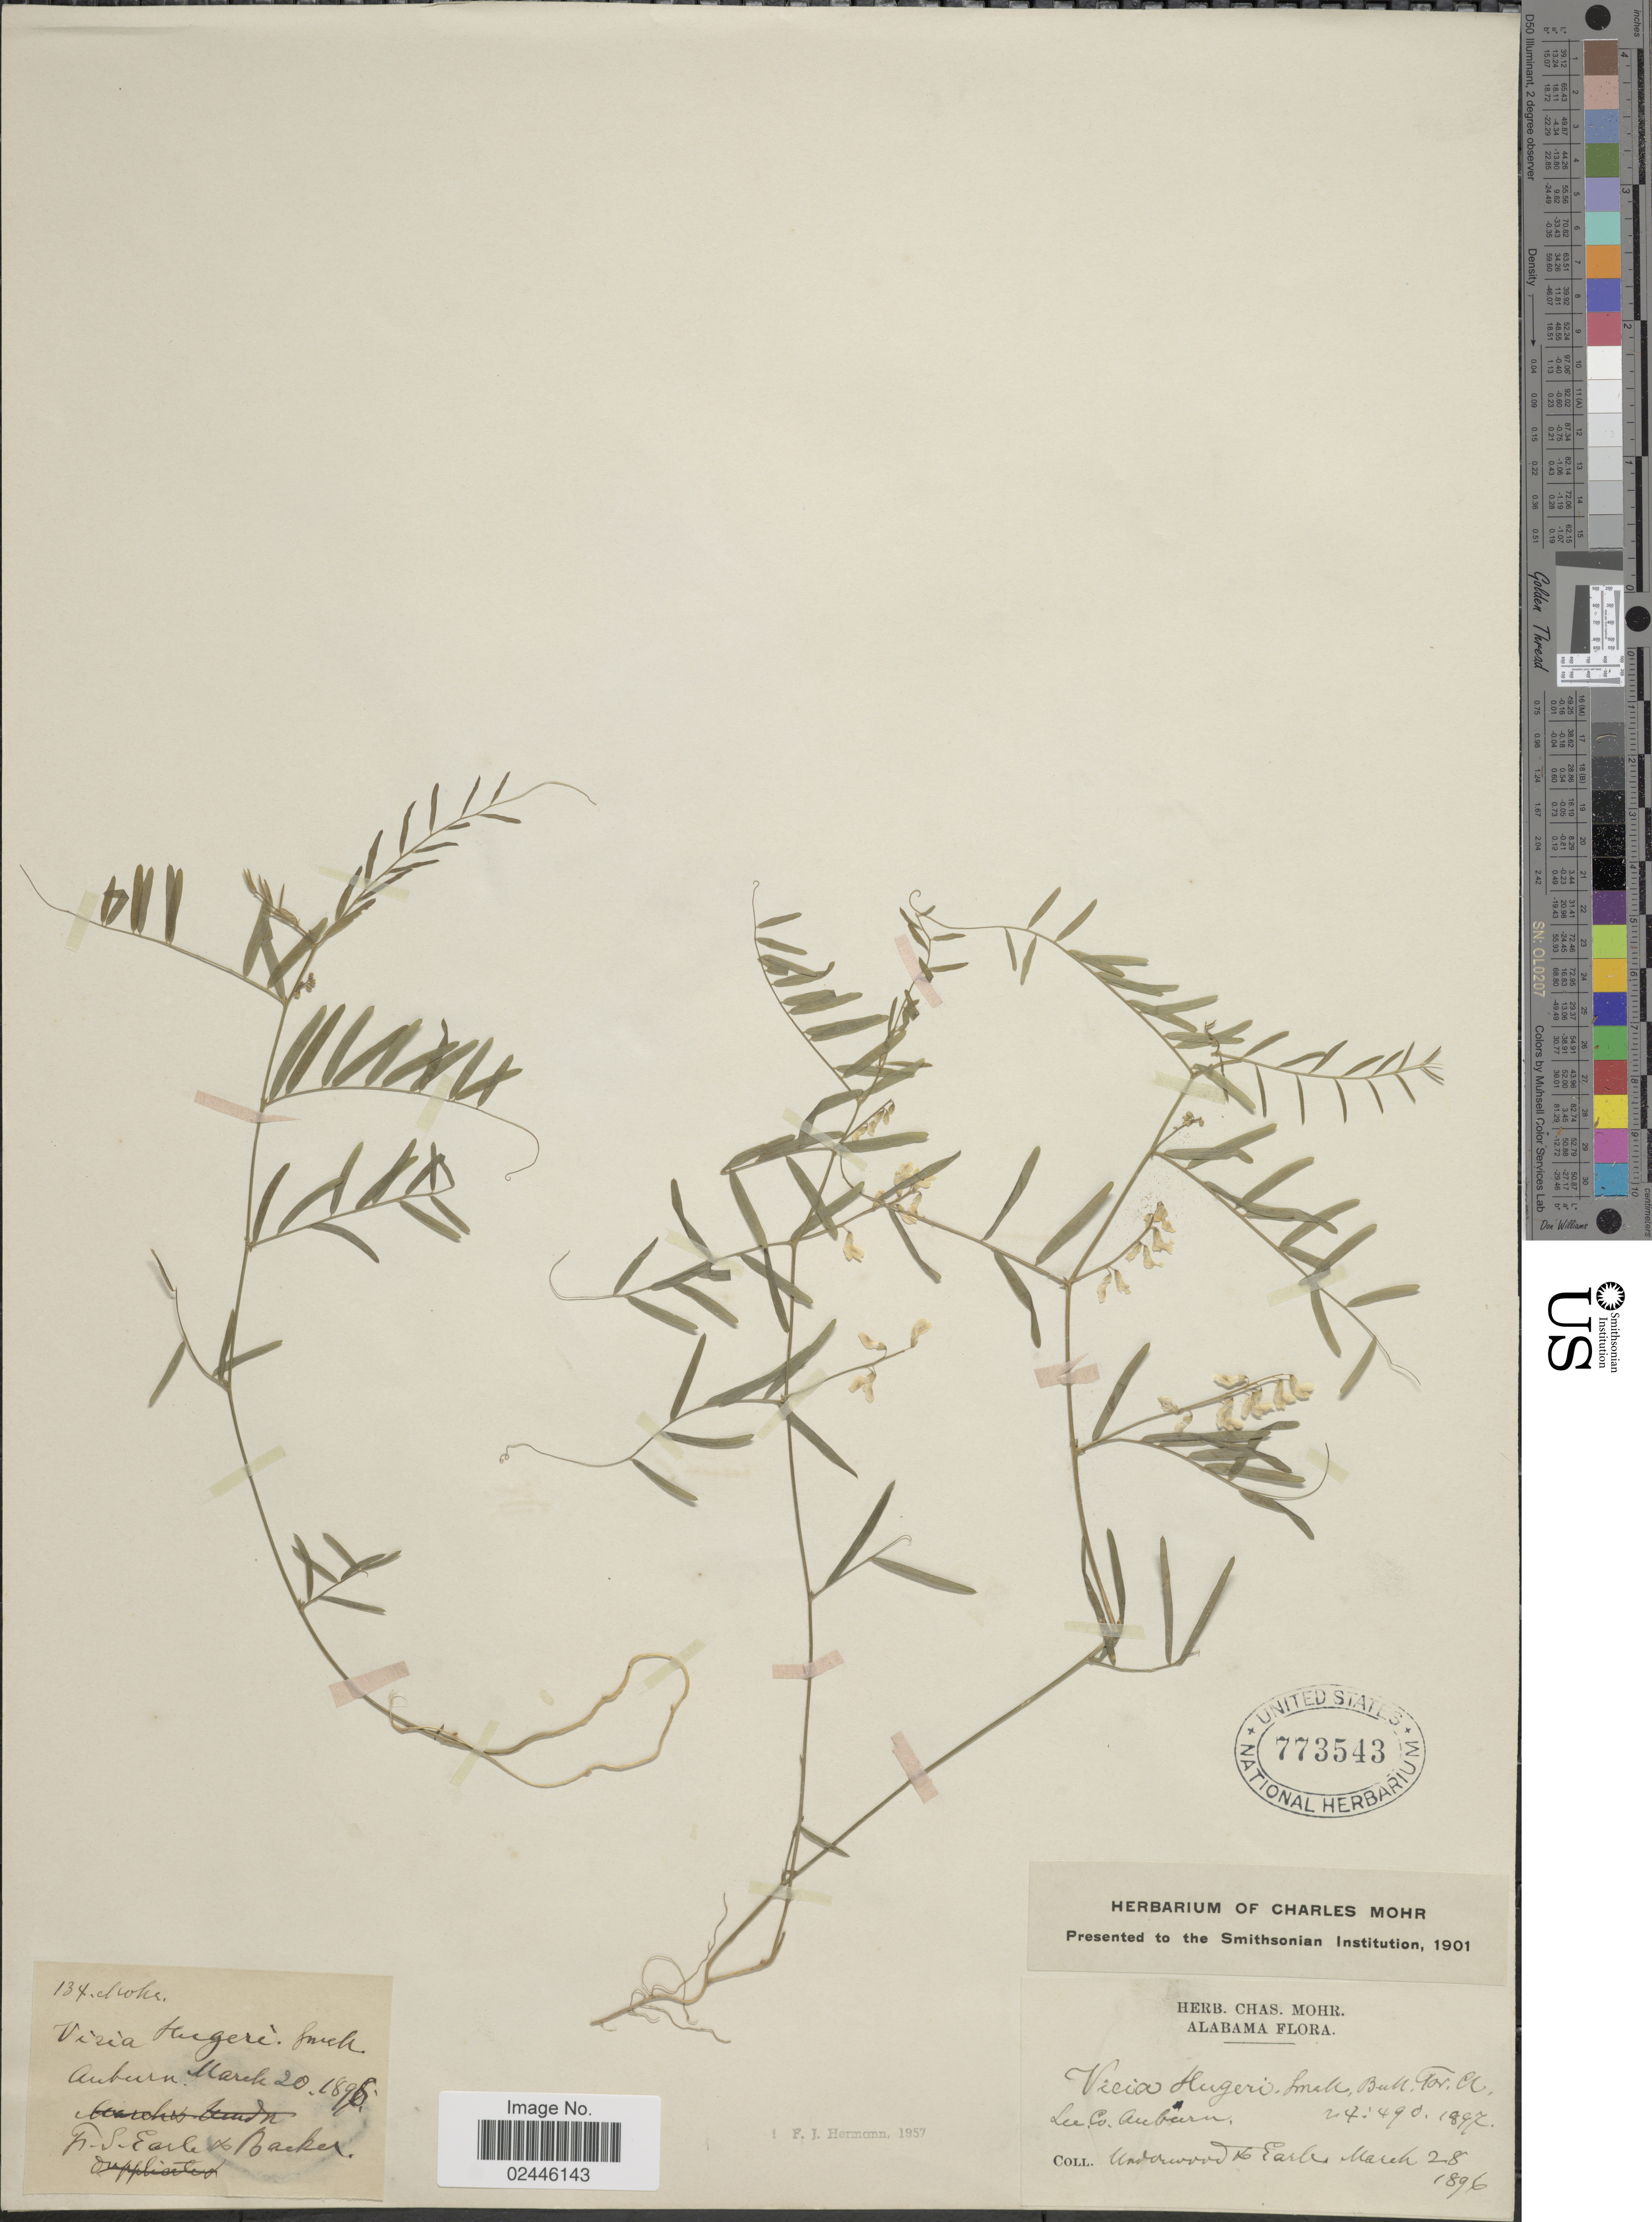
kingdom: Plantae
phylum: Tracheophyta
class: Magnoliopsida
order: Fabales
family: Fabaceae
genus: Vicia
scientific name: Vicia hugeri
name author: Small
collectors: -- Underwood & -. Earle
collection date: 1896-03-28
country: United States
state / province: Alabama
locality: Lee Co. Auburn.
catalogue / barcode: US 773543